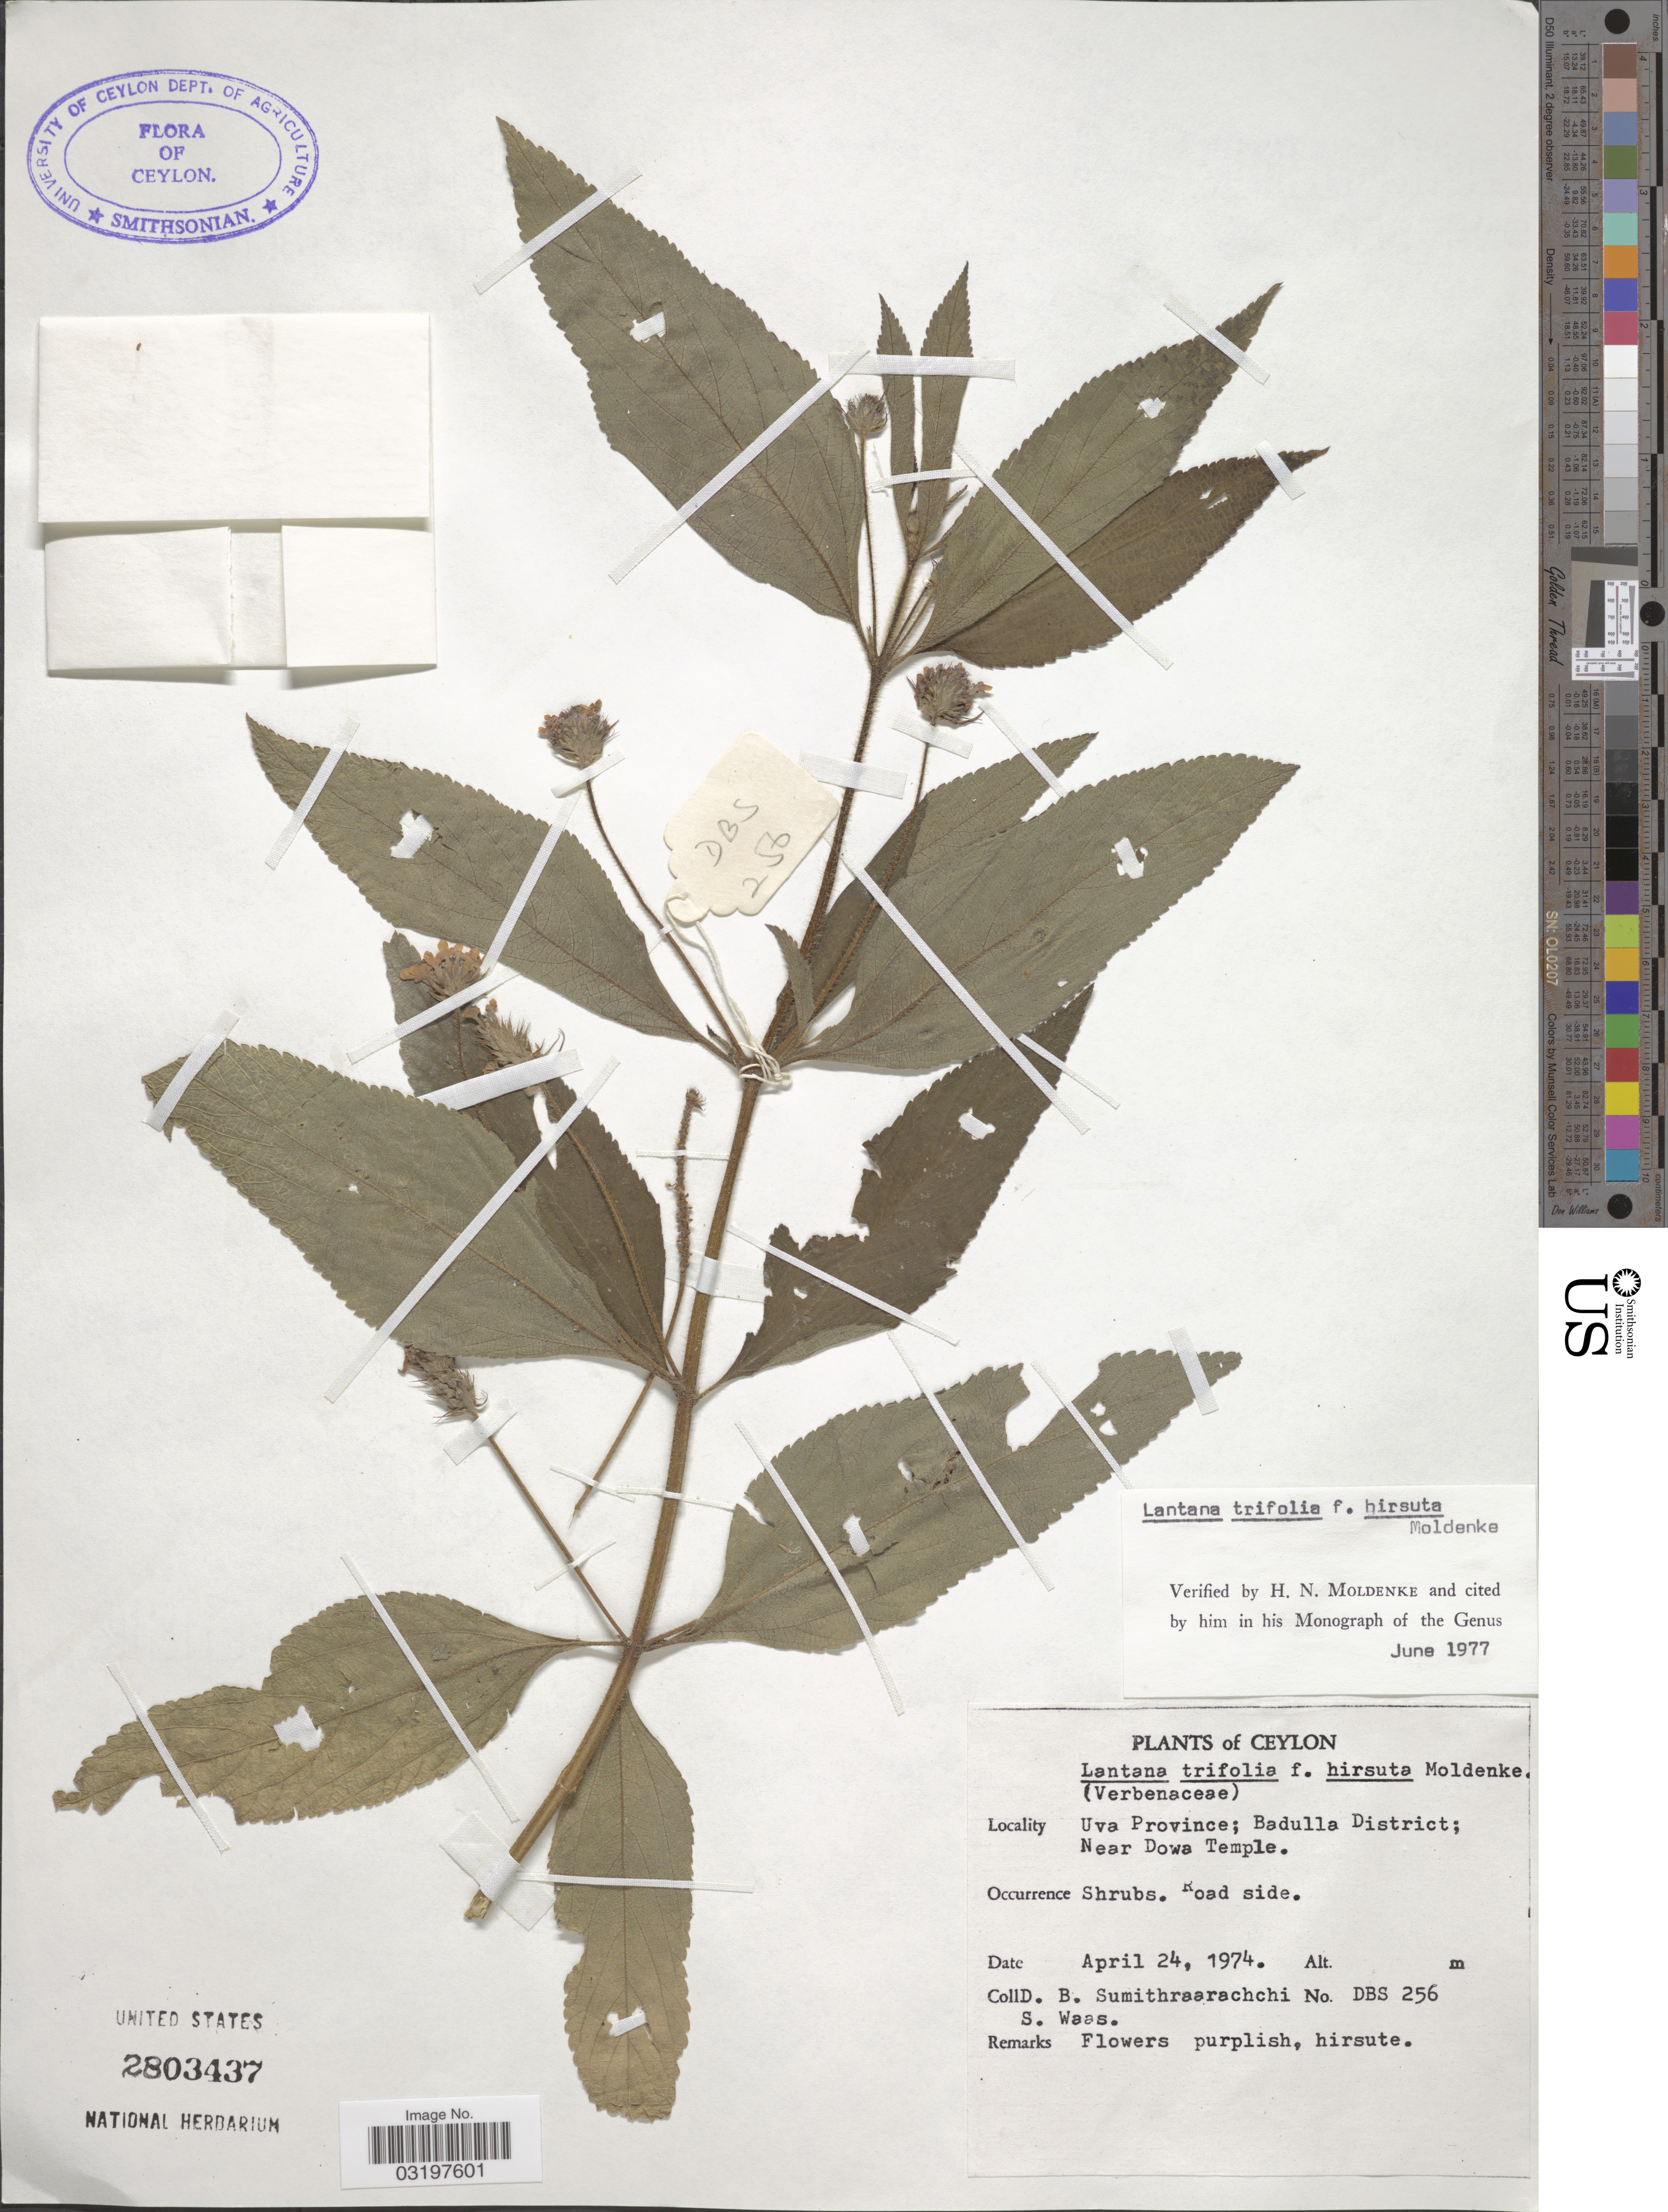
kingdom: Plantae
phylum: Tracheophyta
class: Magnoliopsida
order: Lamiales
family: Verbenaceae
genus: Lantana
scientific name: Lantana trifolia f. hirsuta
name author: Moldenke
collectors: B. Sumithraarachchi & S. Waas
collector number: DBS256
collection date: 1974-04-24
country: Sri Lanka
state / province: Uva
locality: Ceylon. Badulla District; Near Dowa Temple.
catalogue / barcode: US 2803437